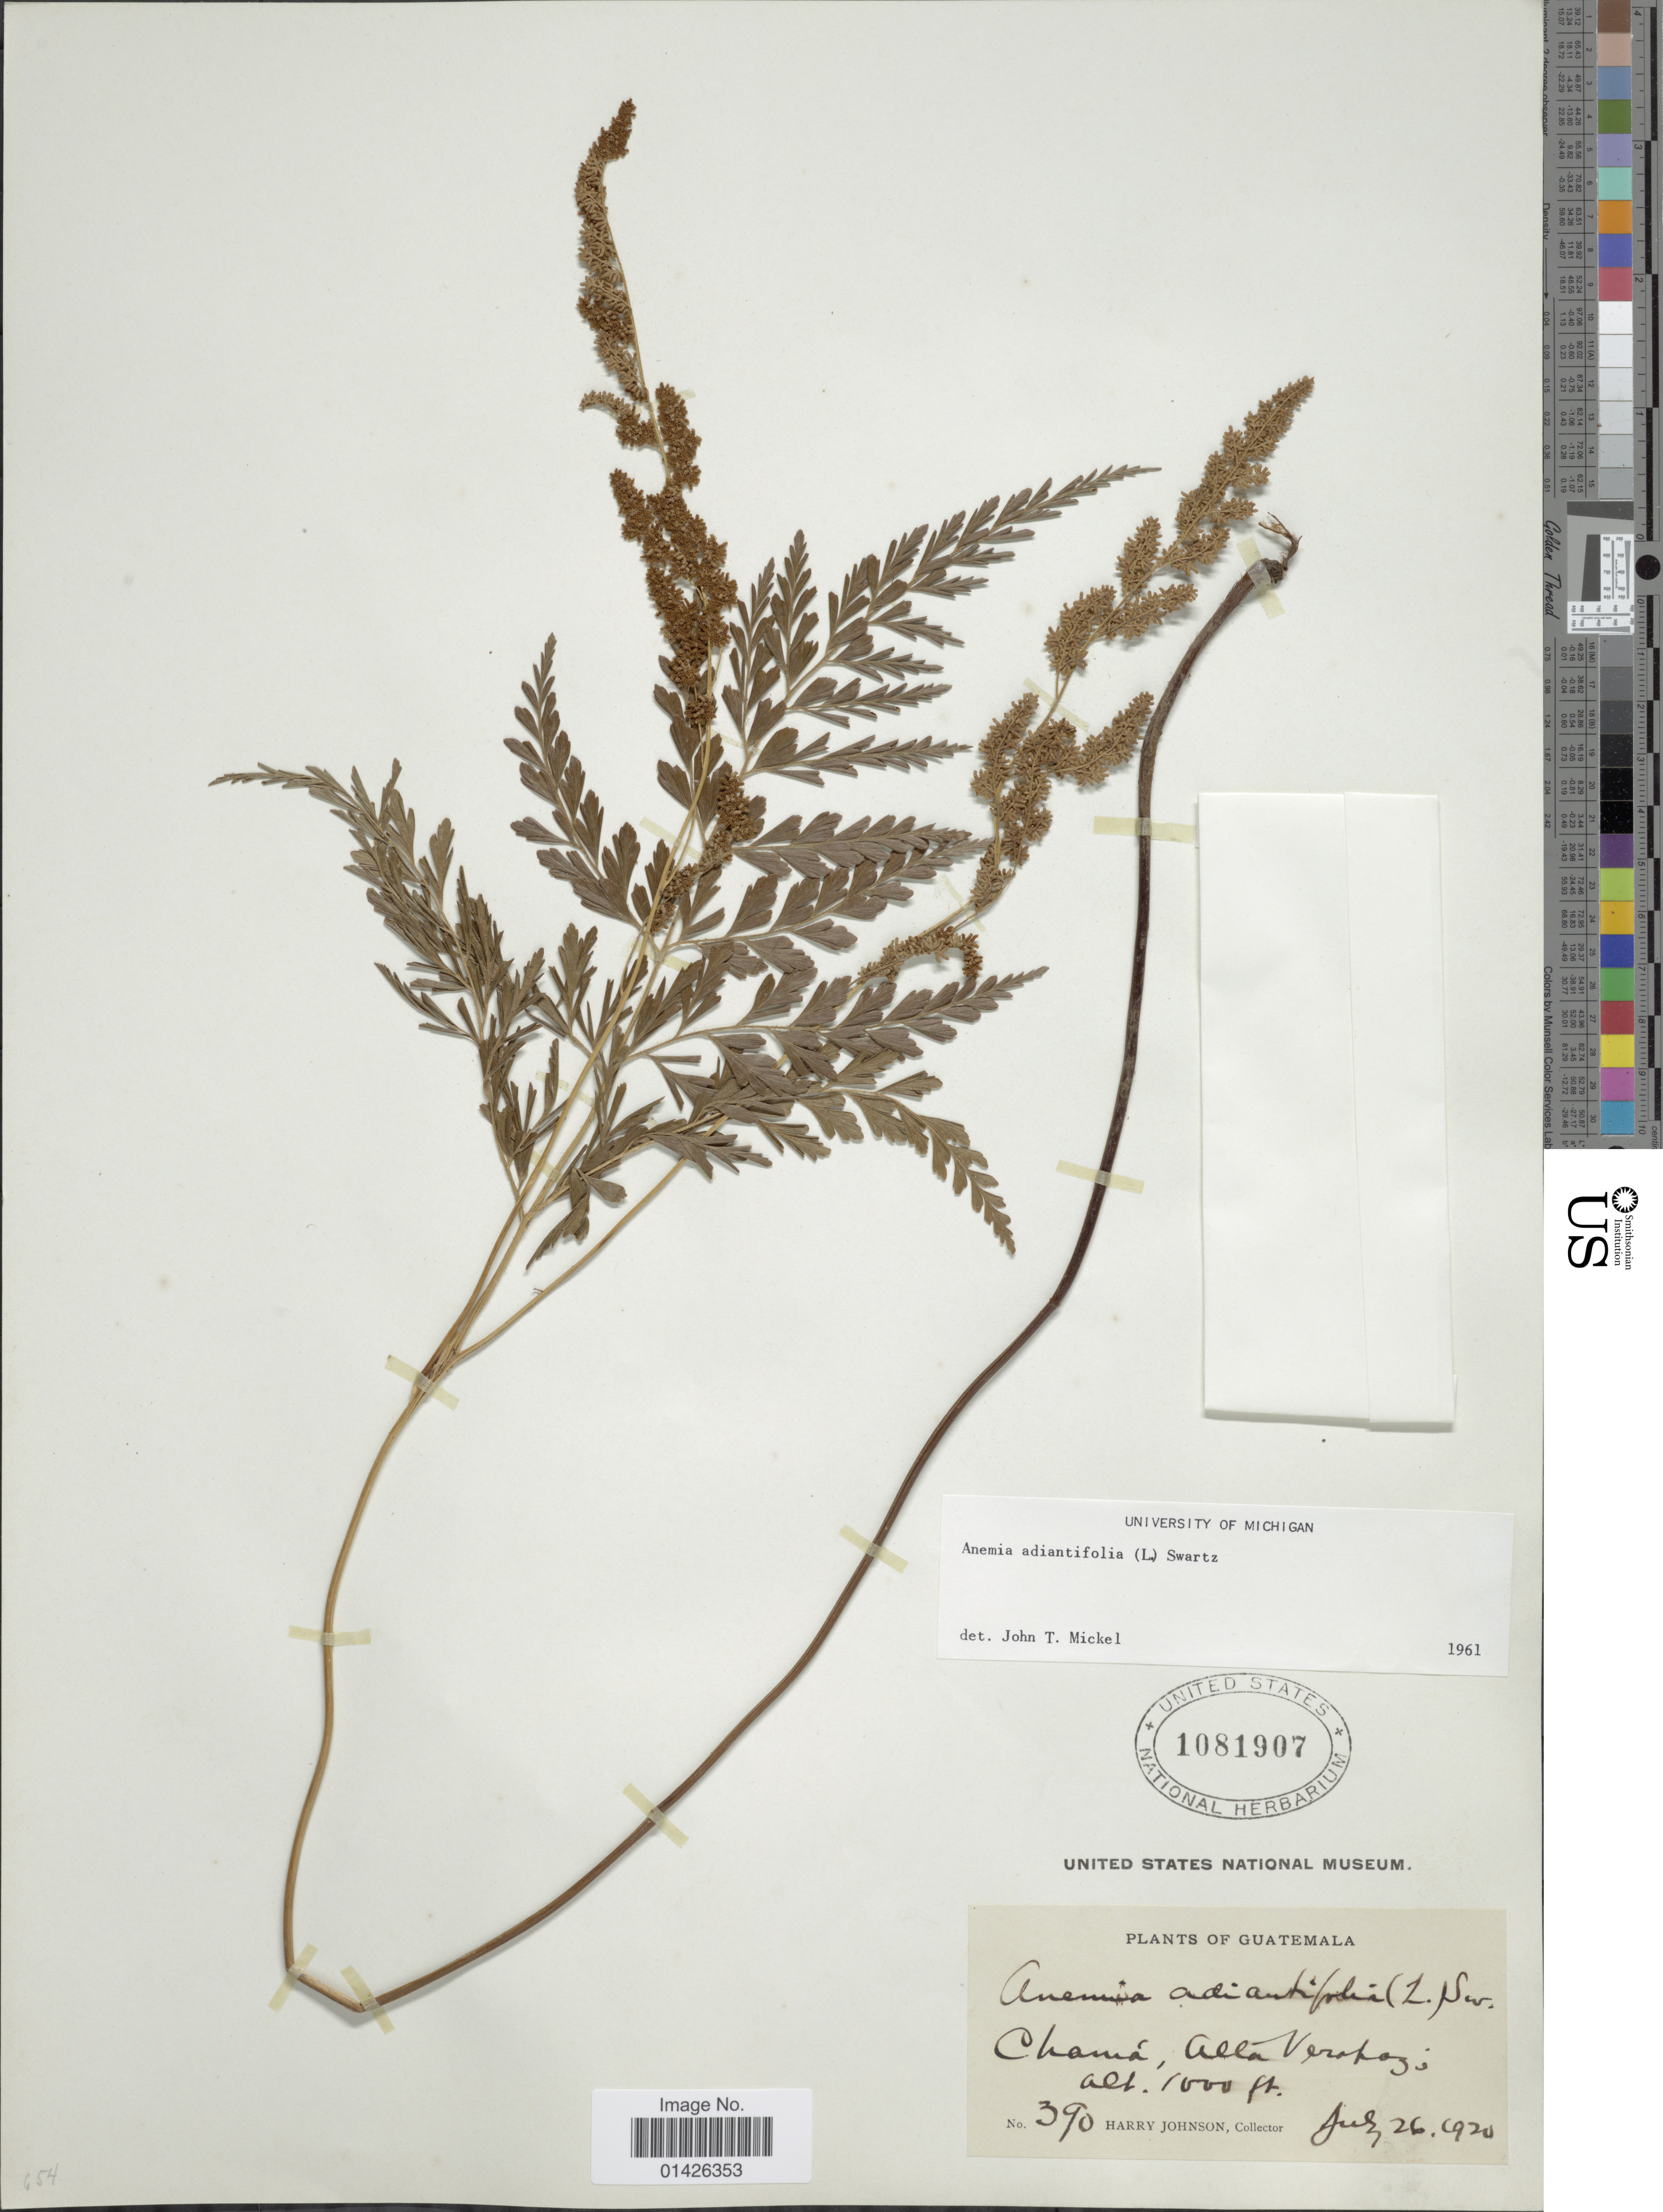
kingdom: Plantae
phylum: Tracheophyta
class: Polypodiopsida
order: Schizaeales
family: Anemiaceae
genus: Anemia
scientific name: Anemia adiantifolia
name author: (L.) Sw.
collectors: H. Johnson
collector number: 390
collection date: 1920-07-26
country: Guatemala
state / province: Alta Verapaz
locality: Chama Valley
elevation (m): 305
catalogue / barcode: US 1081907